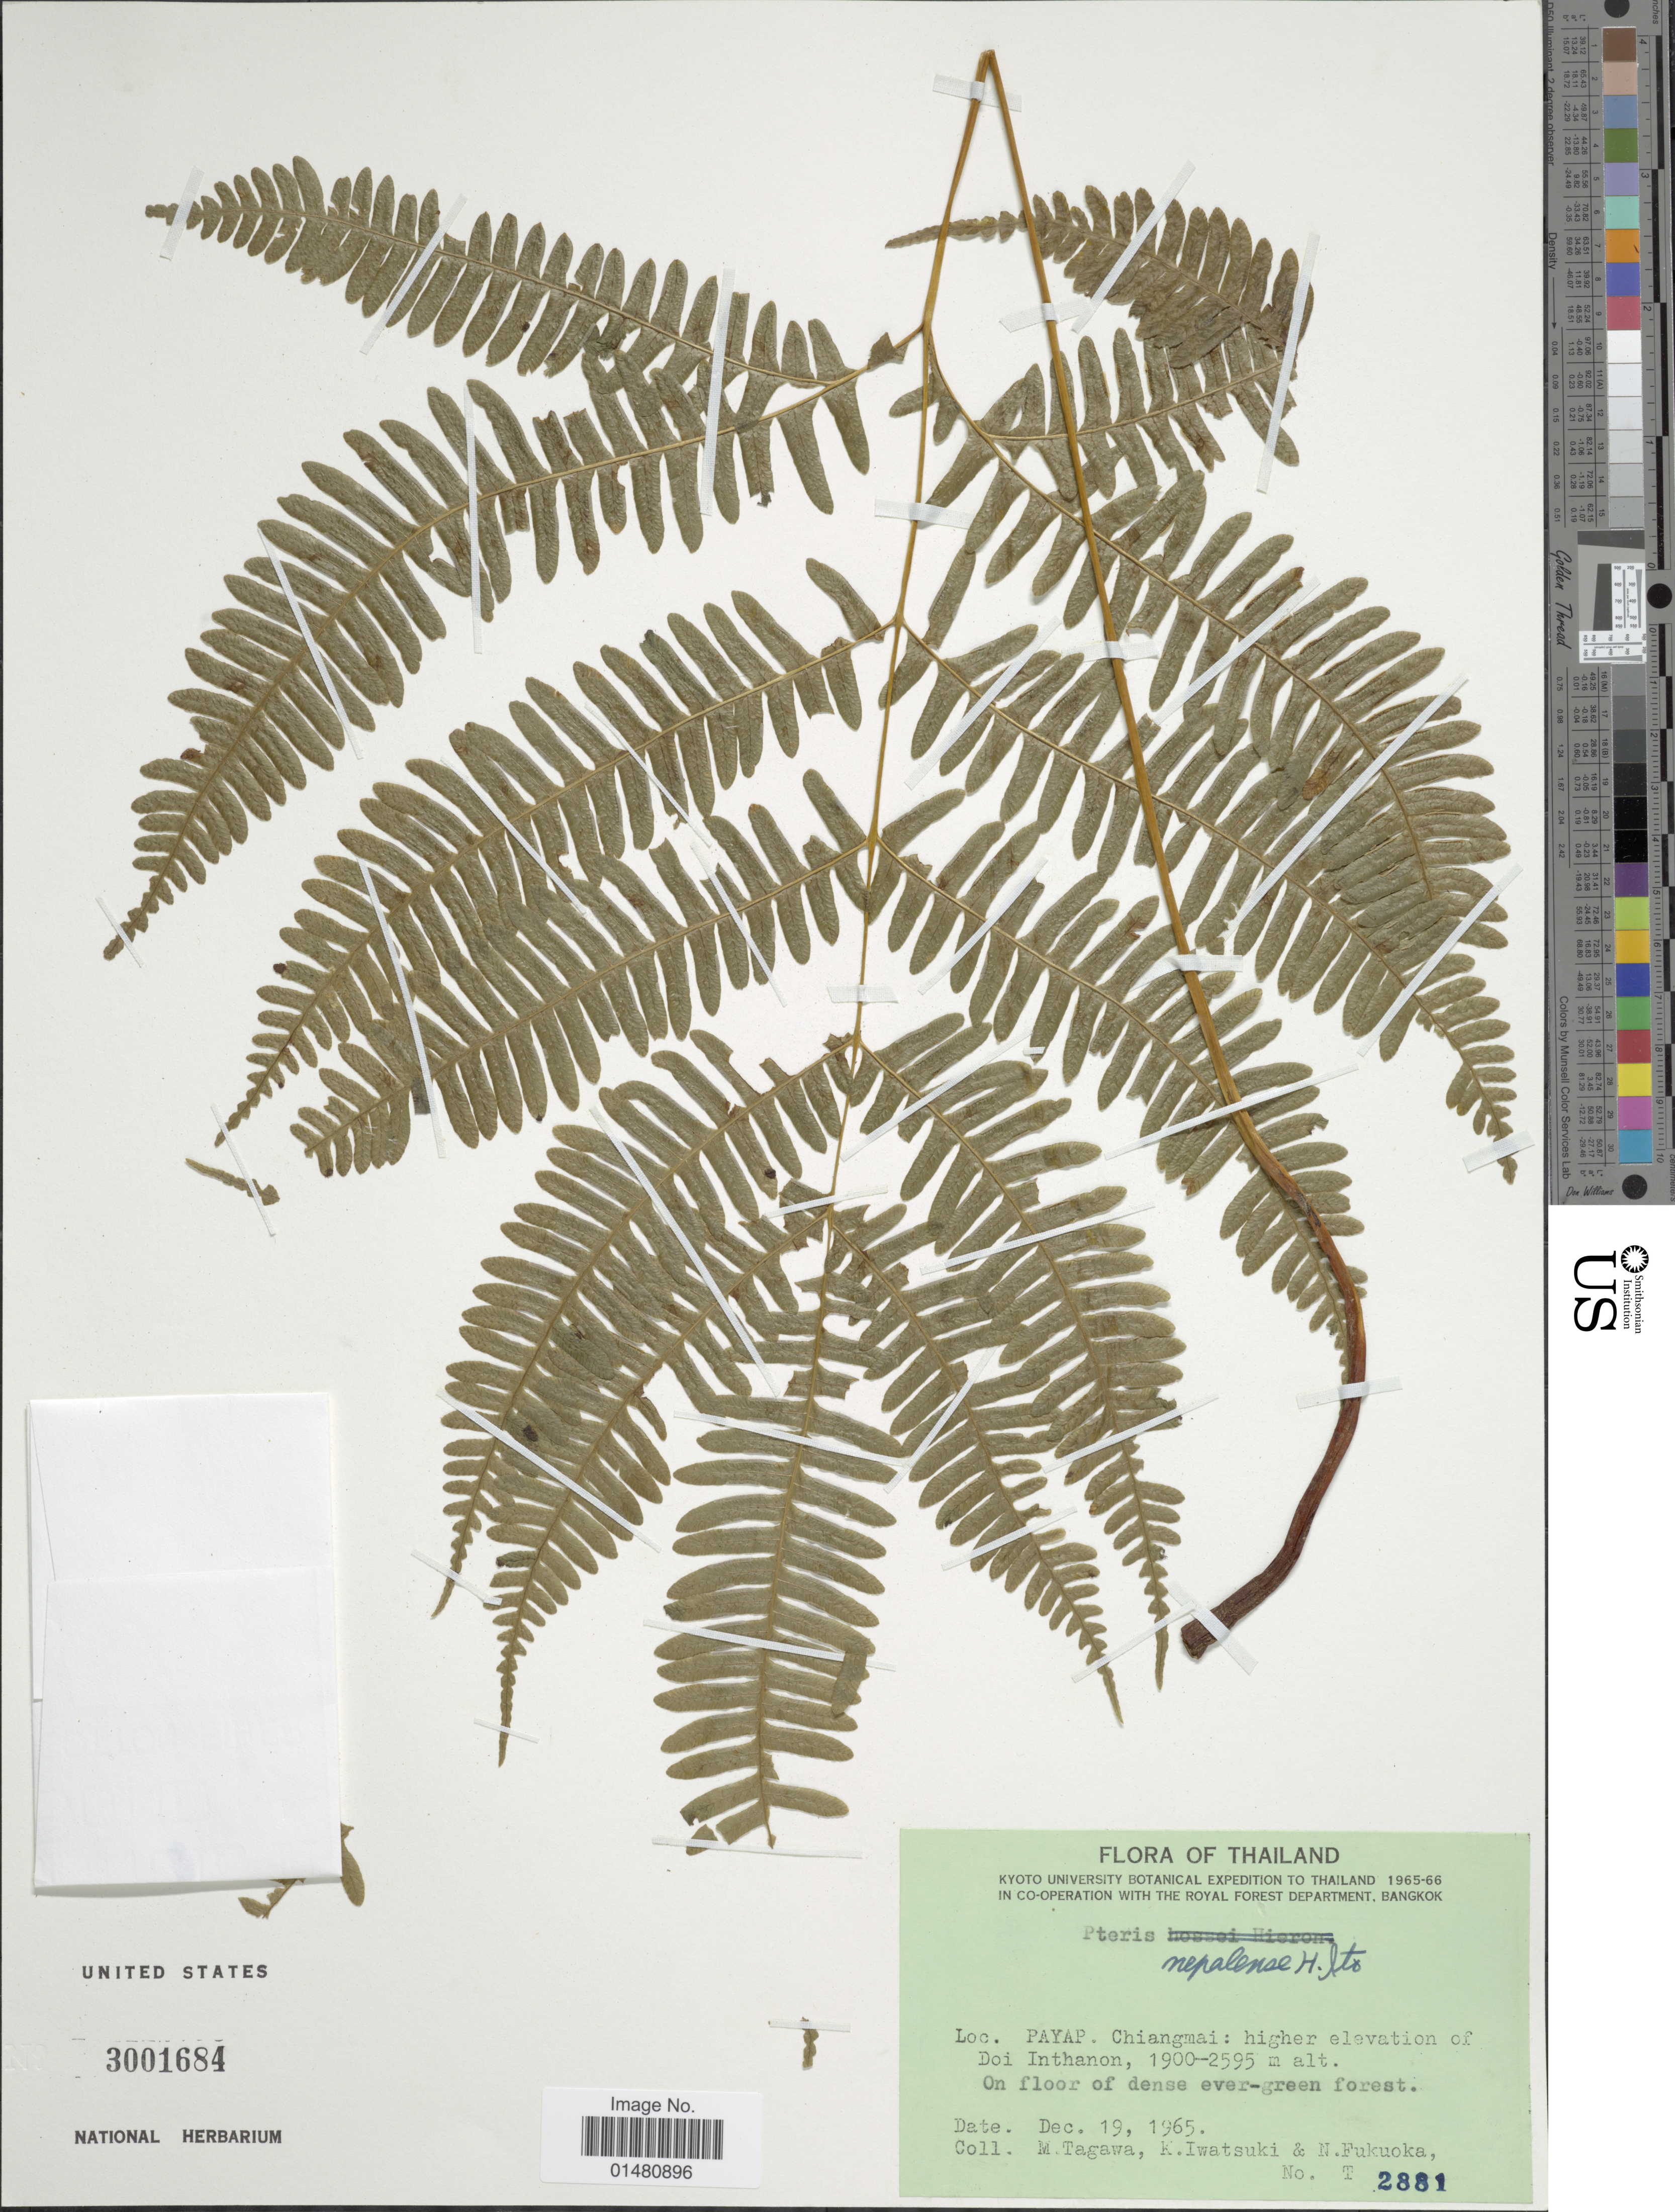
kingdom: Plantae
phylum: Tracheophyta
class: Polypodiopsida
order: Polypodiales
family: Pteridaceae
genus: Pteris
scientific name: Pteris puberula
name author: Ching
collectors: M. Tagawa, K. Iwatsuki & N. Fukuoka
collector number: T 2881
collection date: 1965-12-19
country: Thailand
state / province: Chiang Mai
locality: Payap, Chiangmai: higher elevation of Doi Inthanon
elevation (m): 1900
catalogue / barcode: US 3001684